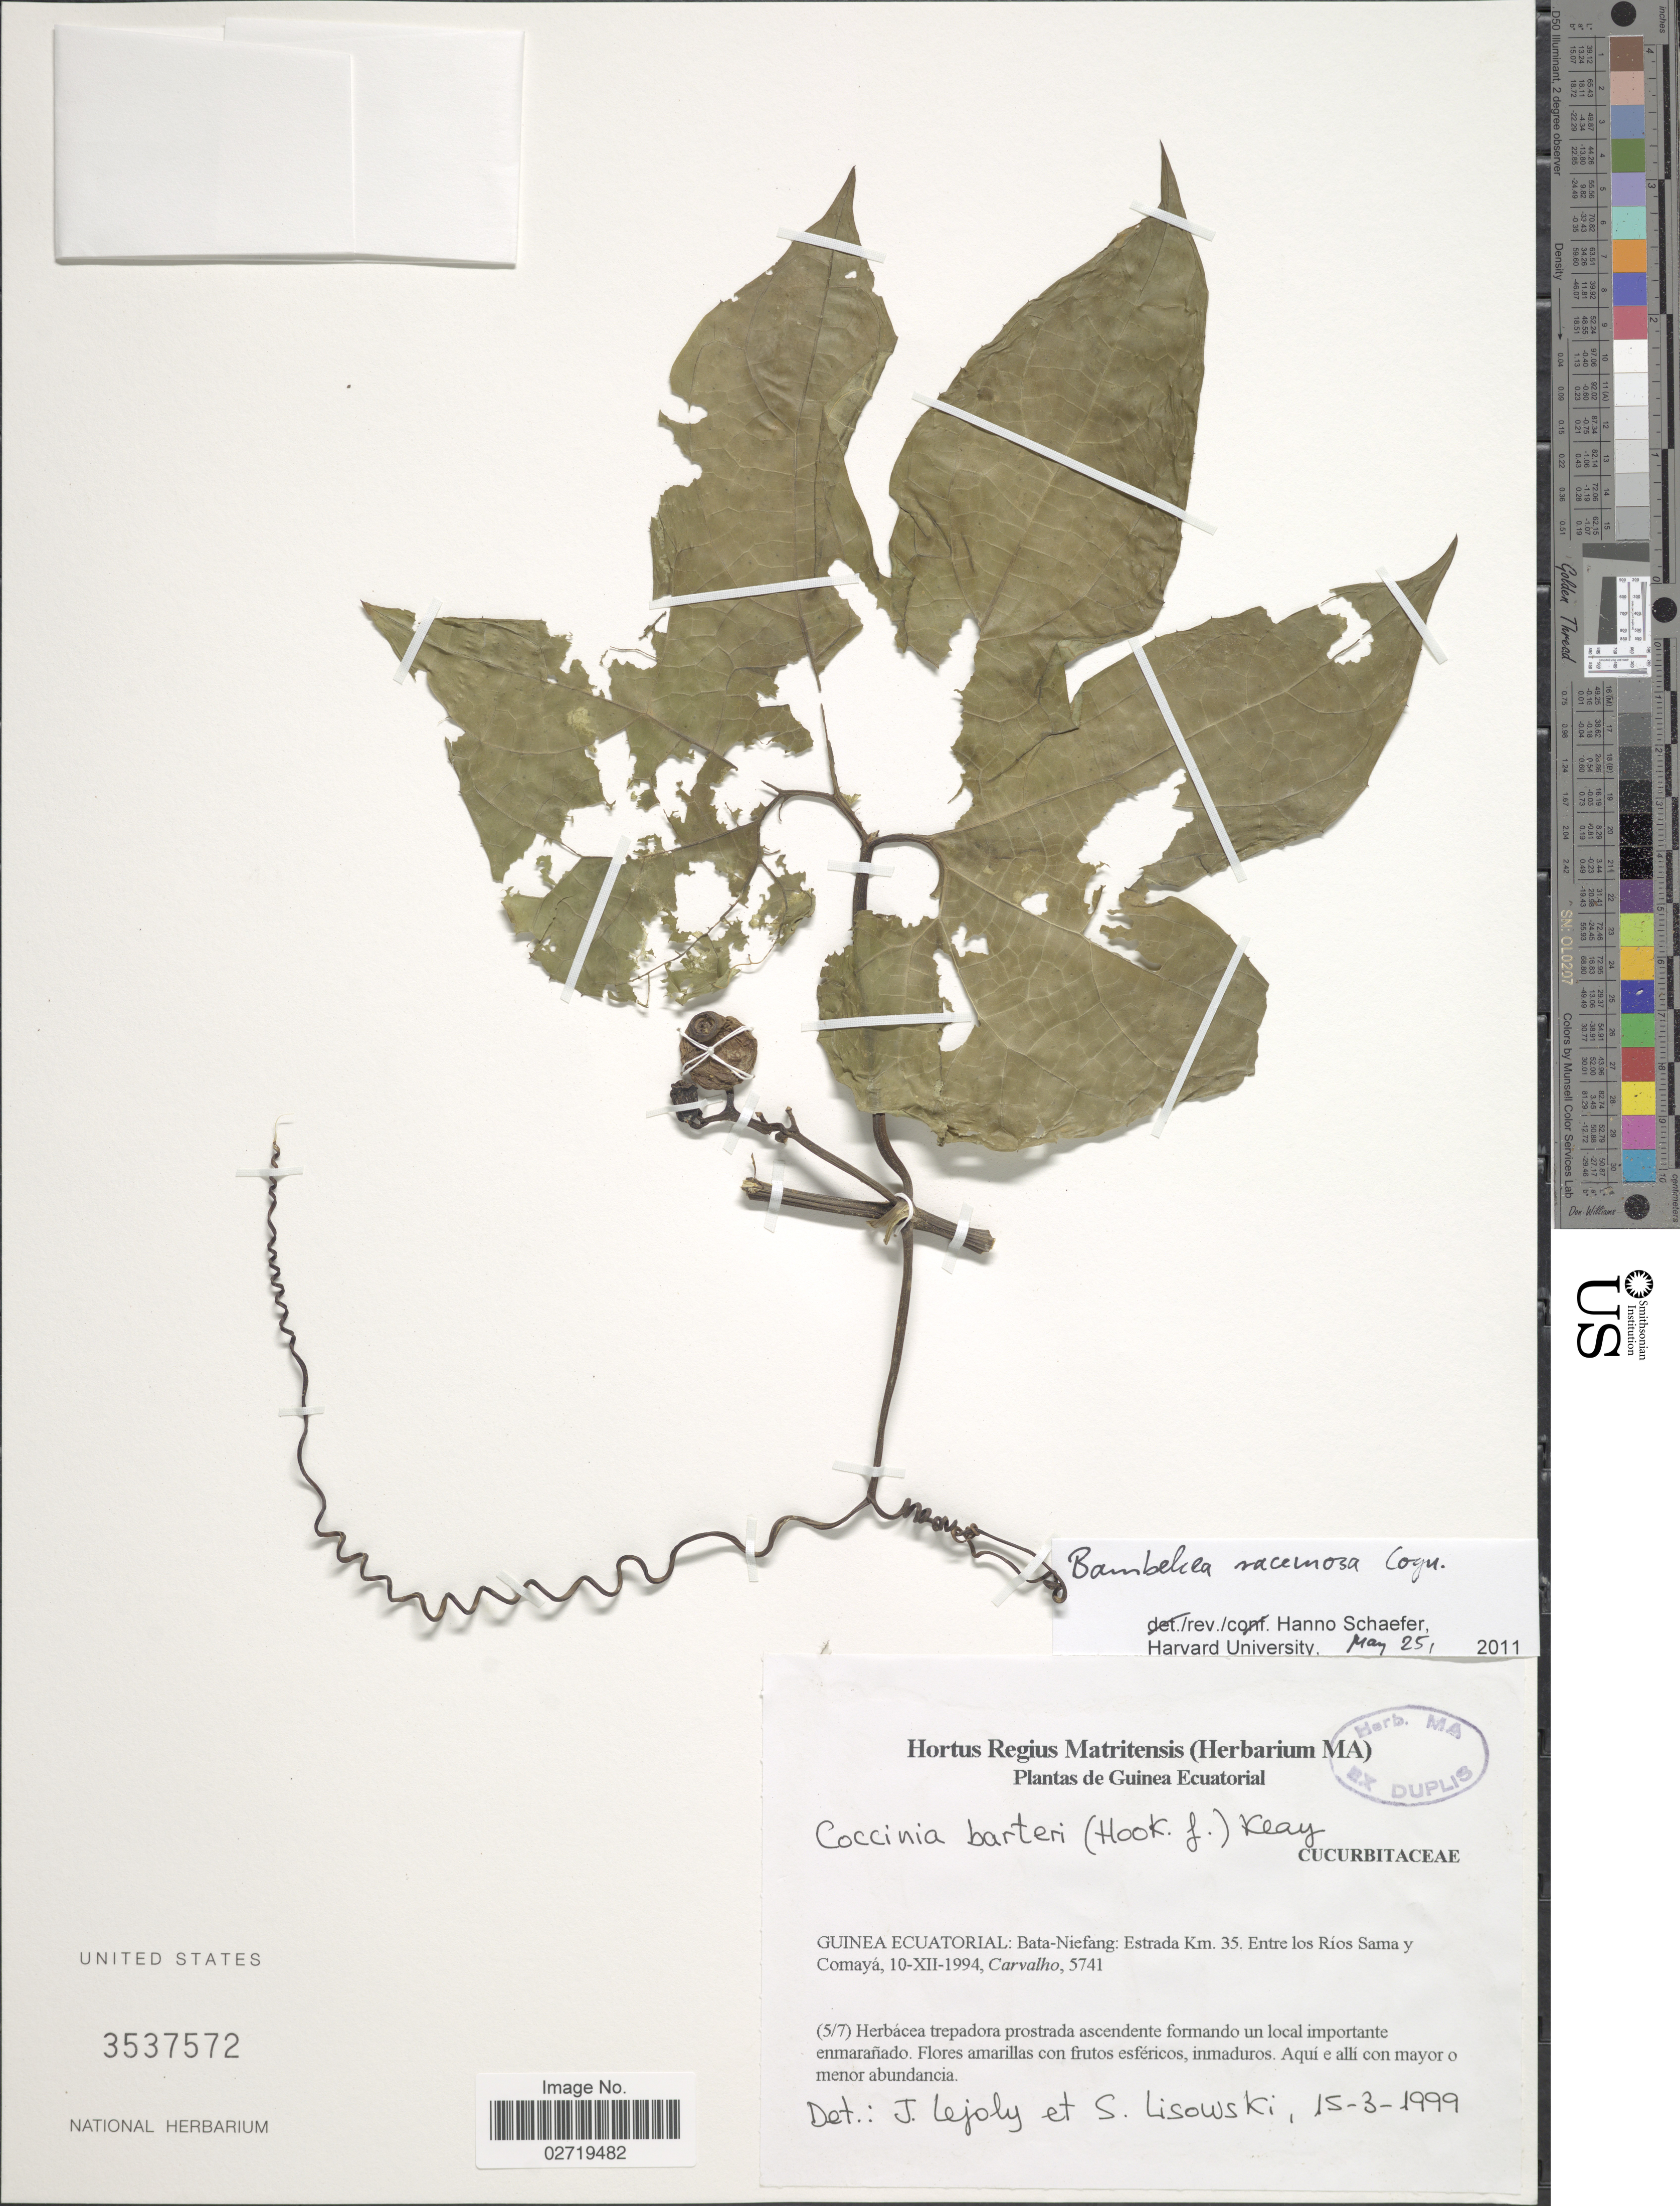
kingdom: Plantae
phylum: Tracheophyta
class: Magnoliopsida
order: Cucurbitales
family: Cucurbitaceae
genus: Bambekea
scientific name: Bambekea racemosa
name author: Cogn.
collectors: Carvalho, --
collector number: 5741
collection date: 1994-12-10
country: Equatorial Guinea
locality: Guinea Ecuatorial: Bata-Niefang: Estrada Km 35. Entre los Ríos Sama y Comayá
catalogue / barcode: US 3537572